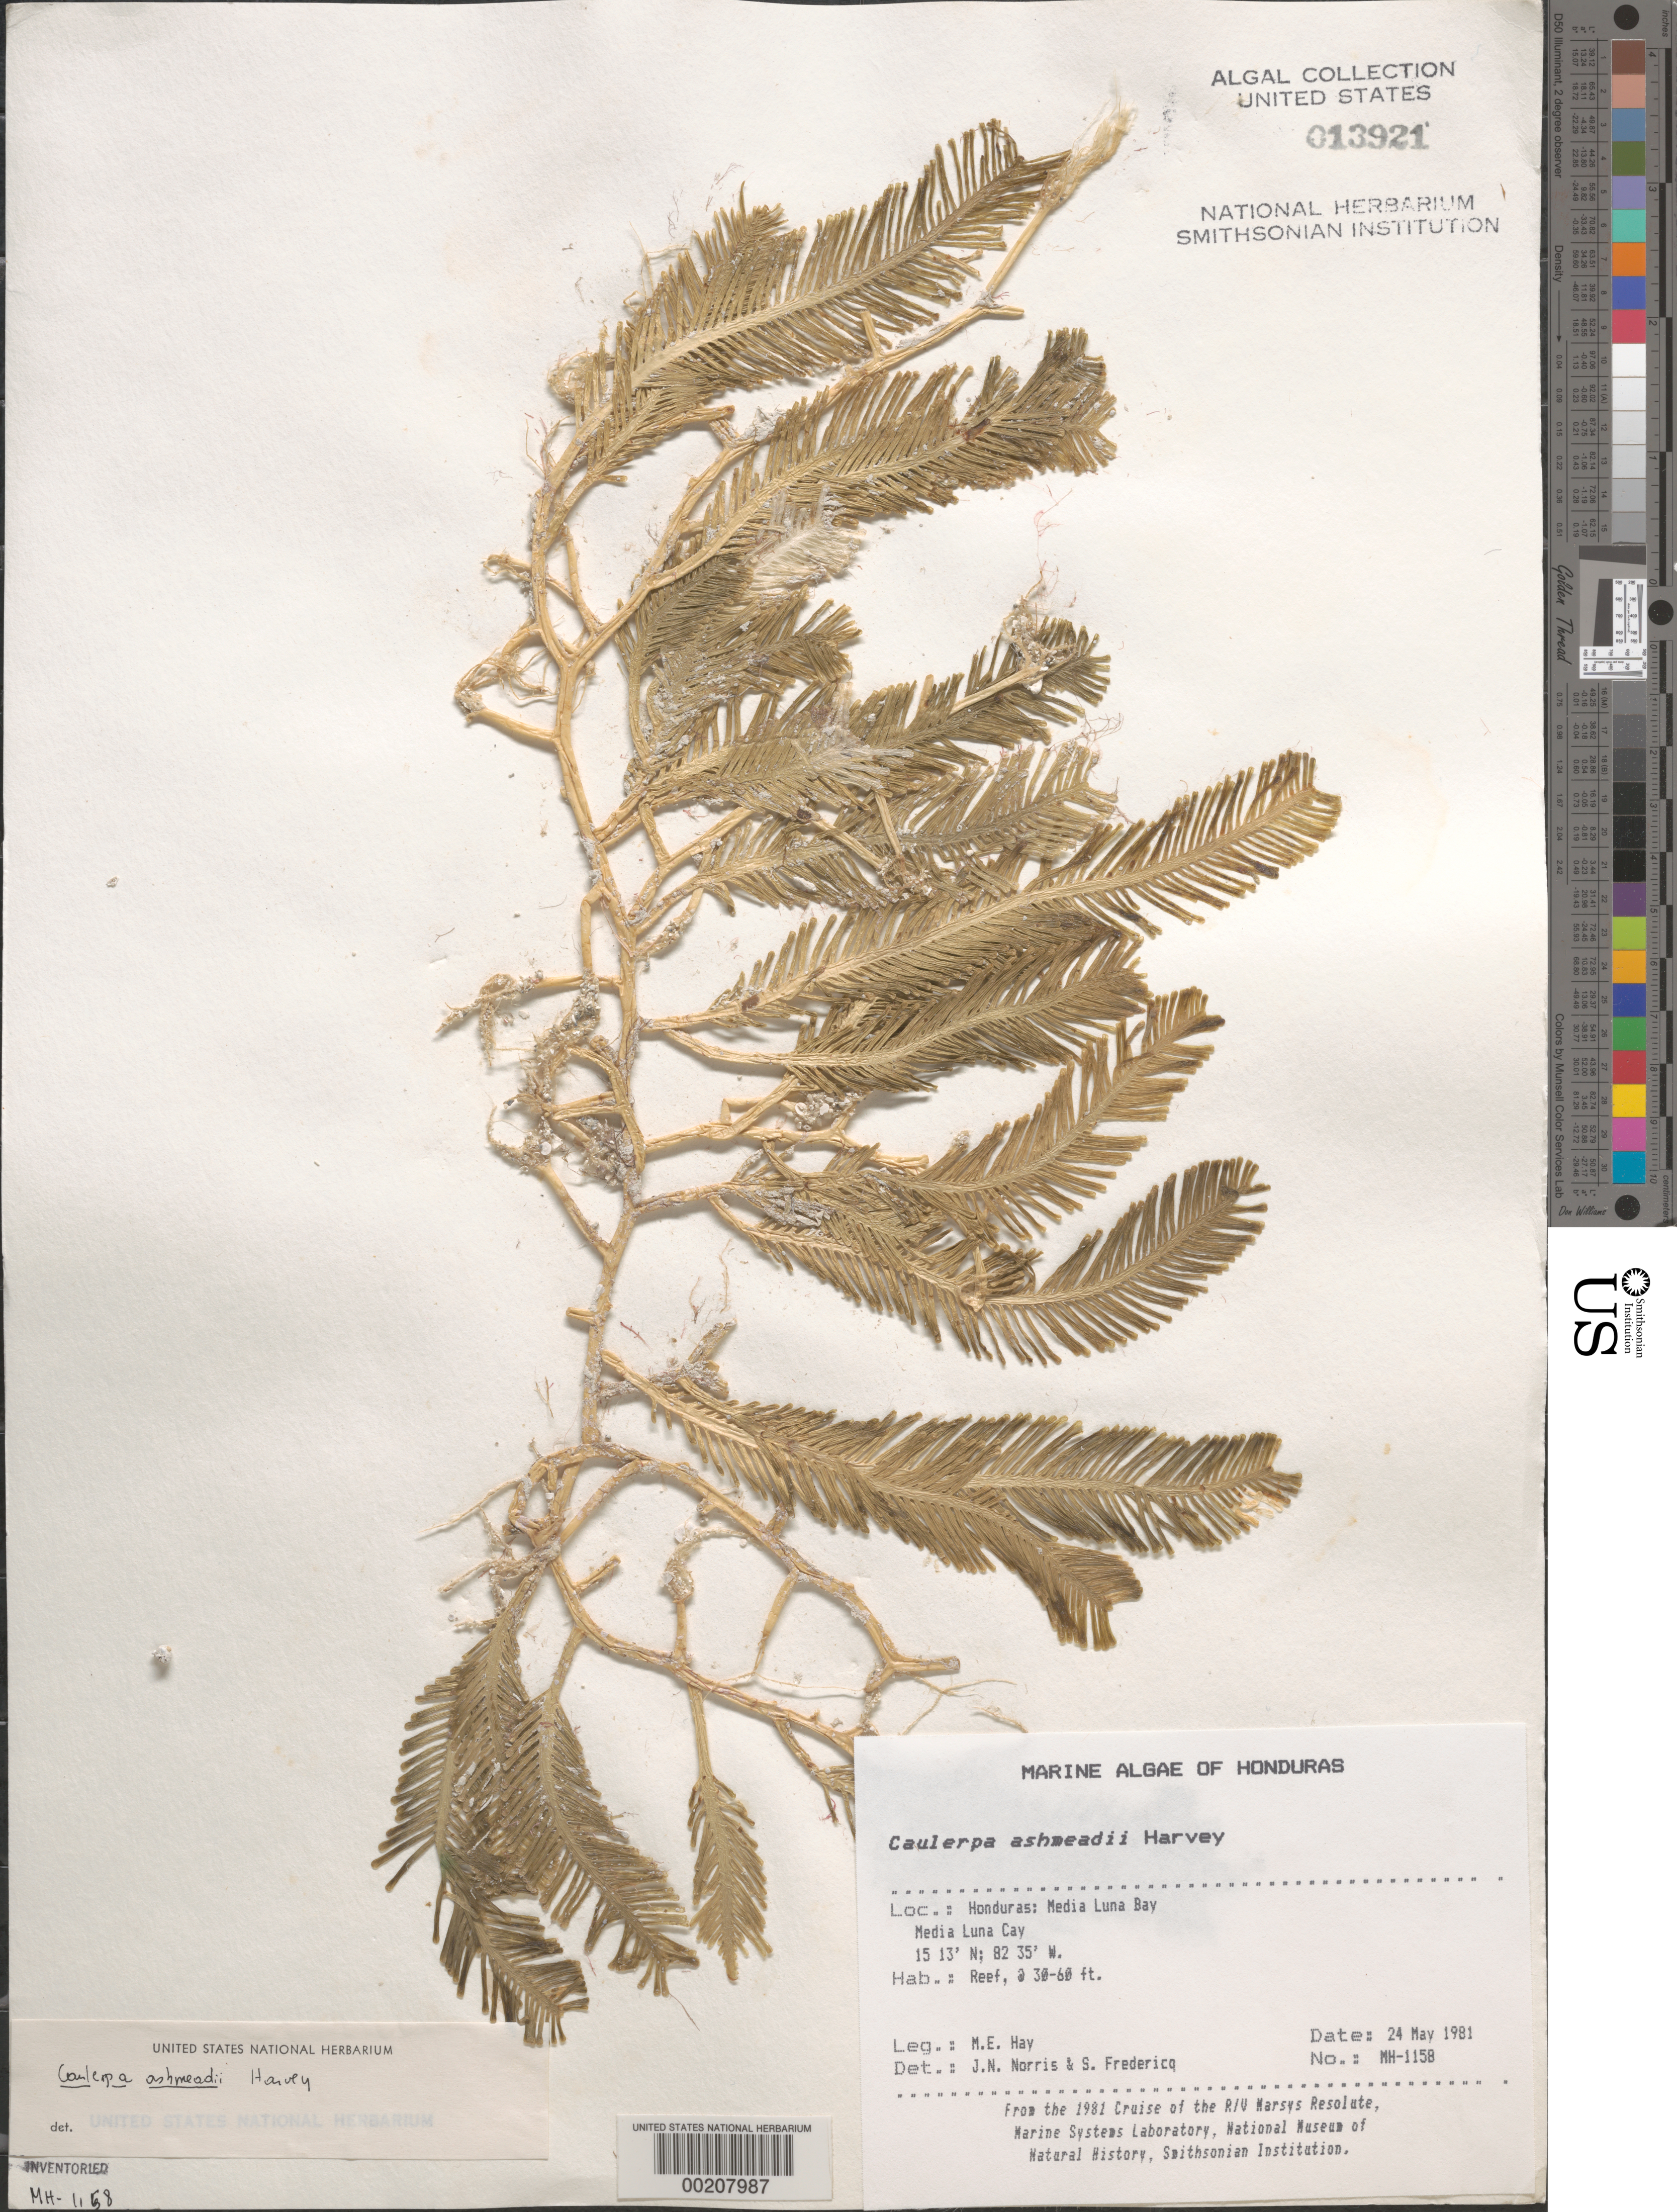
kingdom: Plantae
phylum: Chlorophyta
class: Ulvophyceae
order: Bryopsidales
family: Caulerpaceae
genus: Caulerpa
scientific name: Caulerpa ashmeadii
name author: Harv.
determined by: Norris, J. N.; Fredericq, S.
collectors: M. E. Hay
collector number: MEH-1158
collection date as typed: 24 May 1981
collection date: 1981-05-24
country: Honduras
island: Media Luna Cay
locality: Media Luna Bay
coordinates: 15 13' N, 82 35' W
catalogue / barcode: US 13921